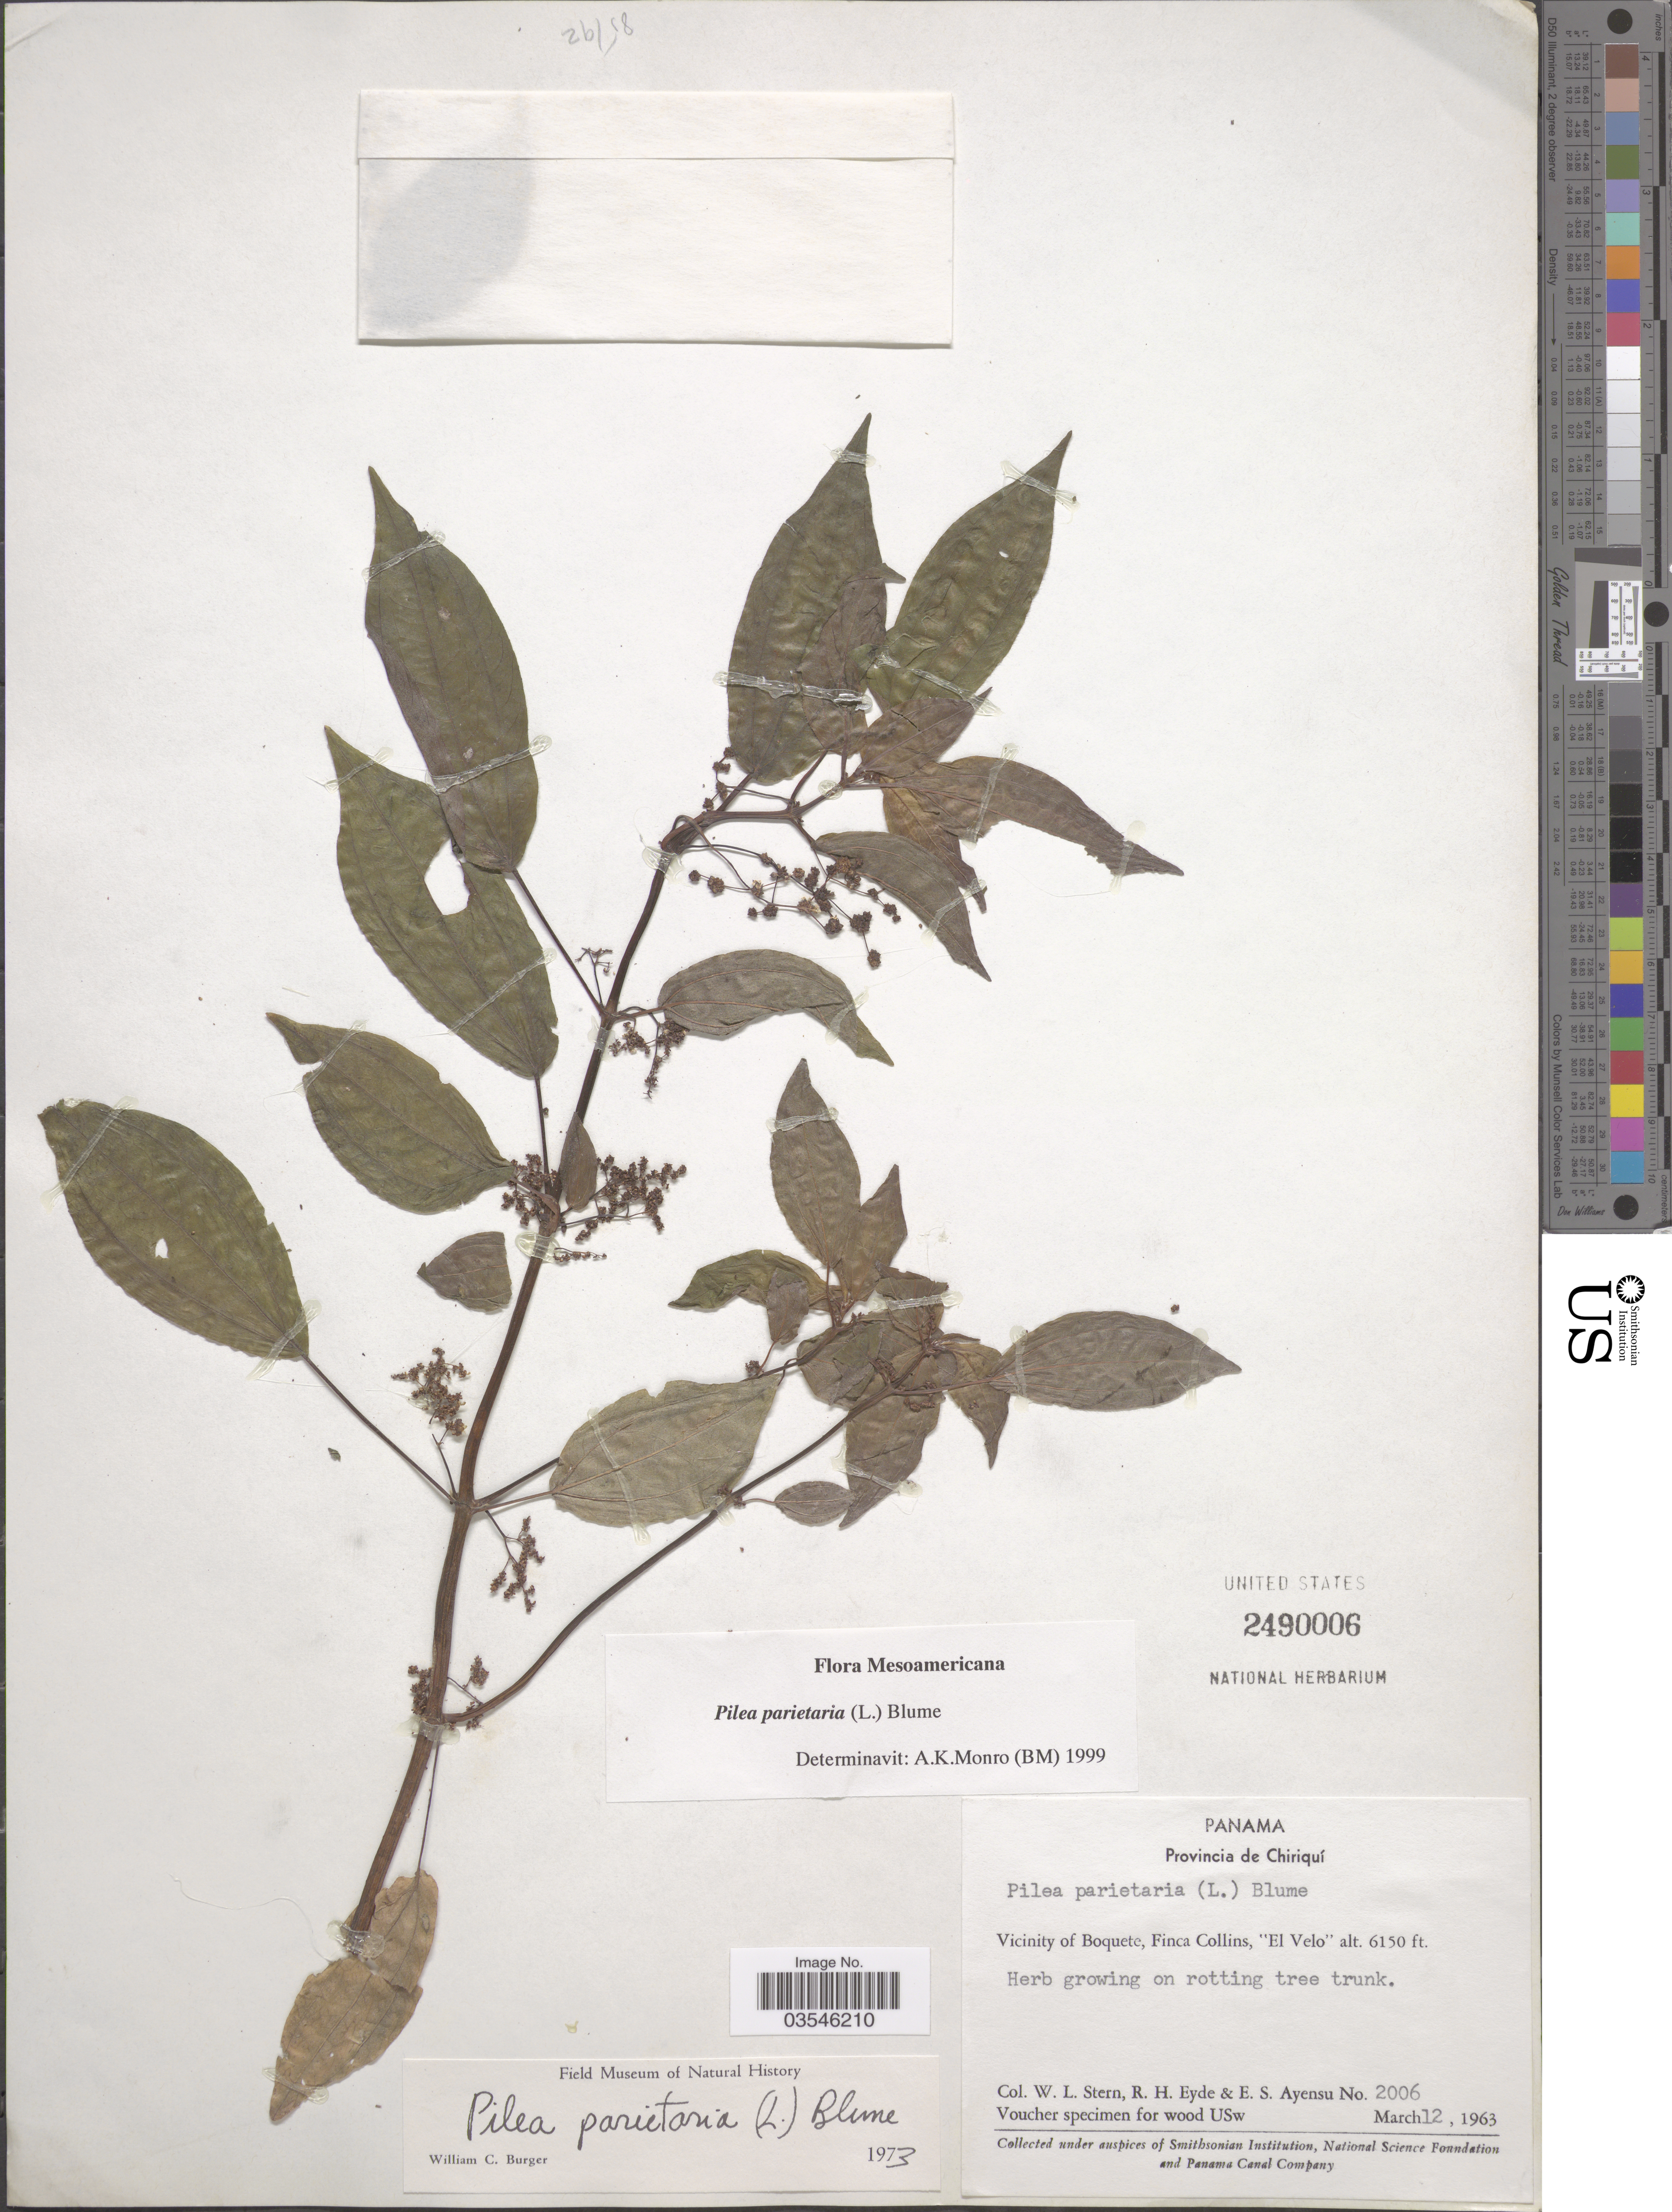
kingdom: Plantae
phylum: Tracheophyta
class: Magnoliopsida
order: Rosales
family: Urticaceae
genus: Pilea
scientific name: Pilea parietaria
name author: (L.) Blume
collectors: W. L. Stern, R. H. Eyde & E. S. Ayensu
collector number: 2006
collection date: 1963-03-12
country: Panama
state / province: Chiriqui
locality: Province de Chiriquí. Vicinity of Boquete, Finca Collins, "El Velo".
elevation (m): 1875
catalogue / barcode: US 2490006